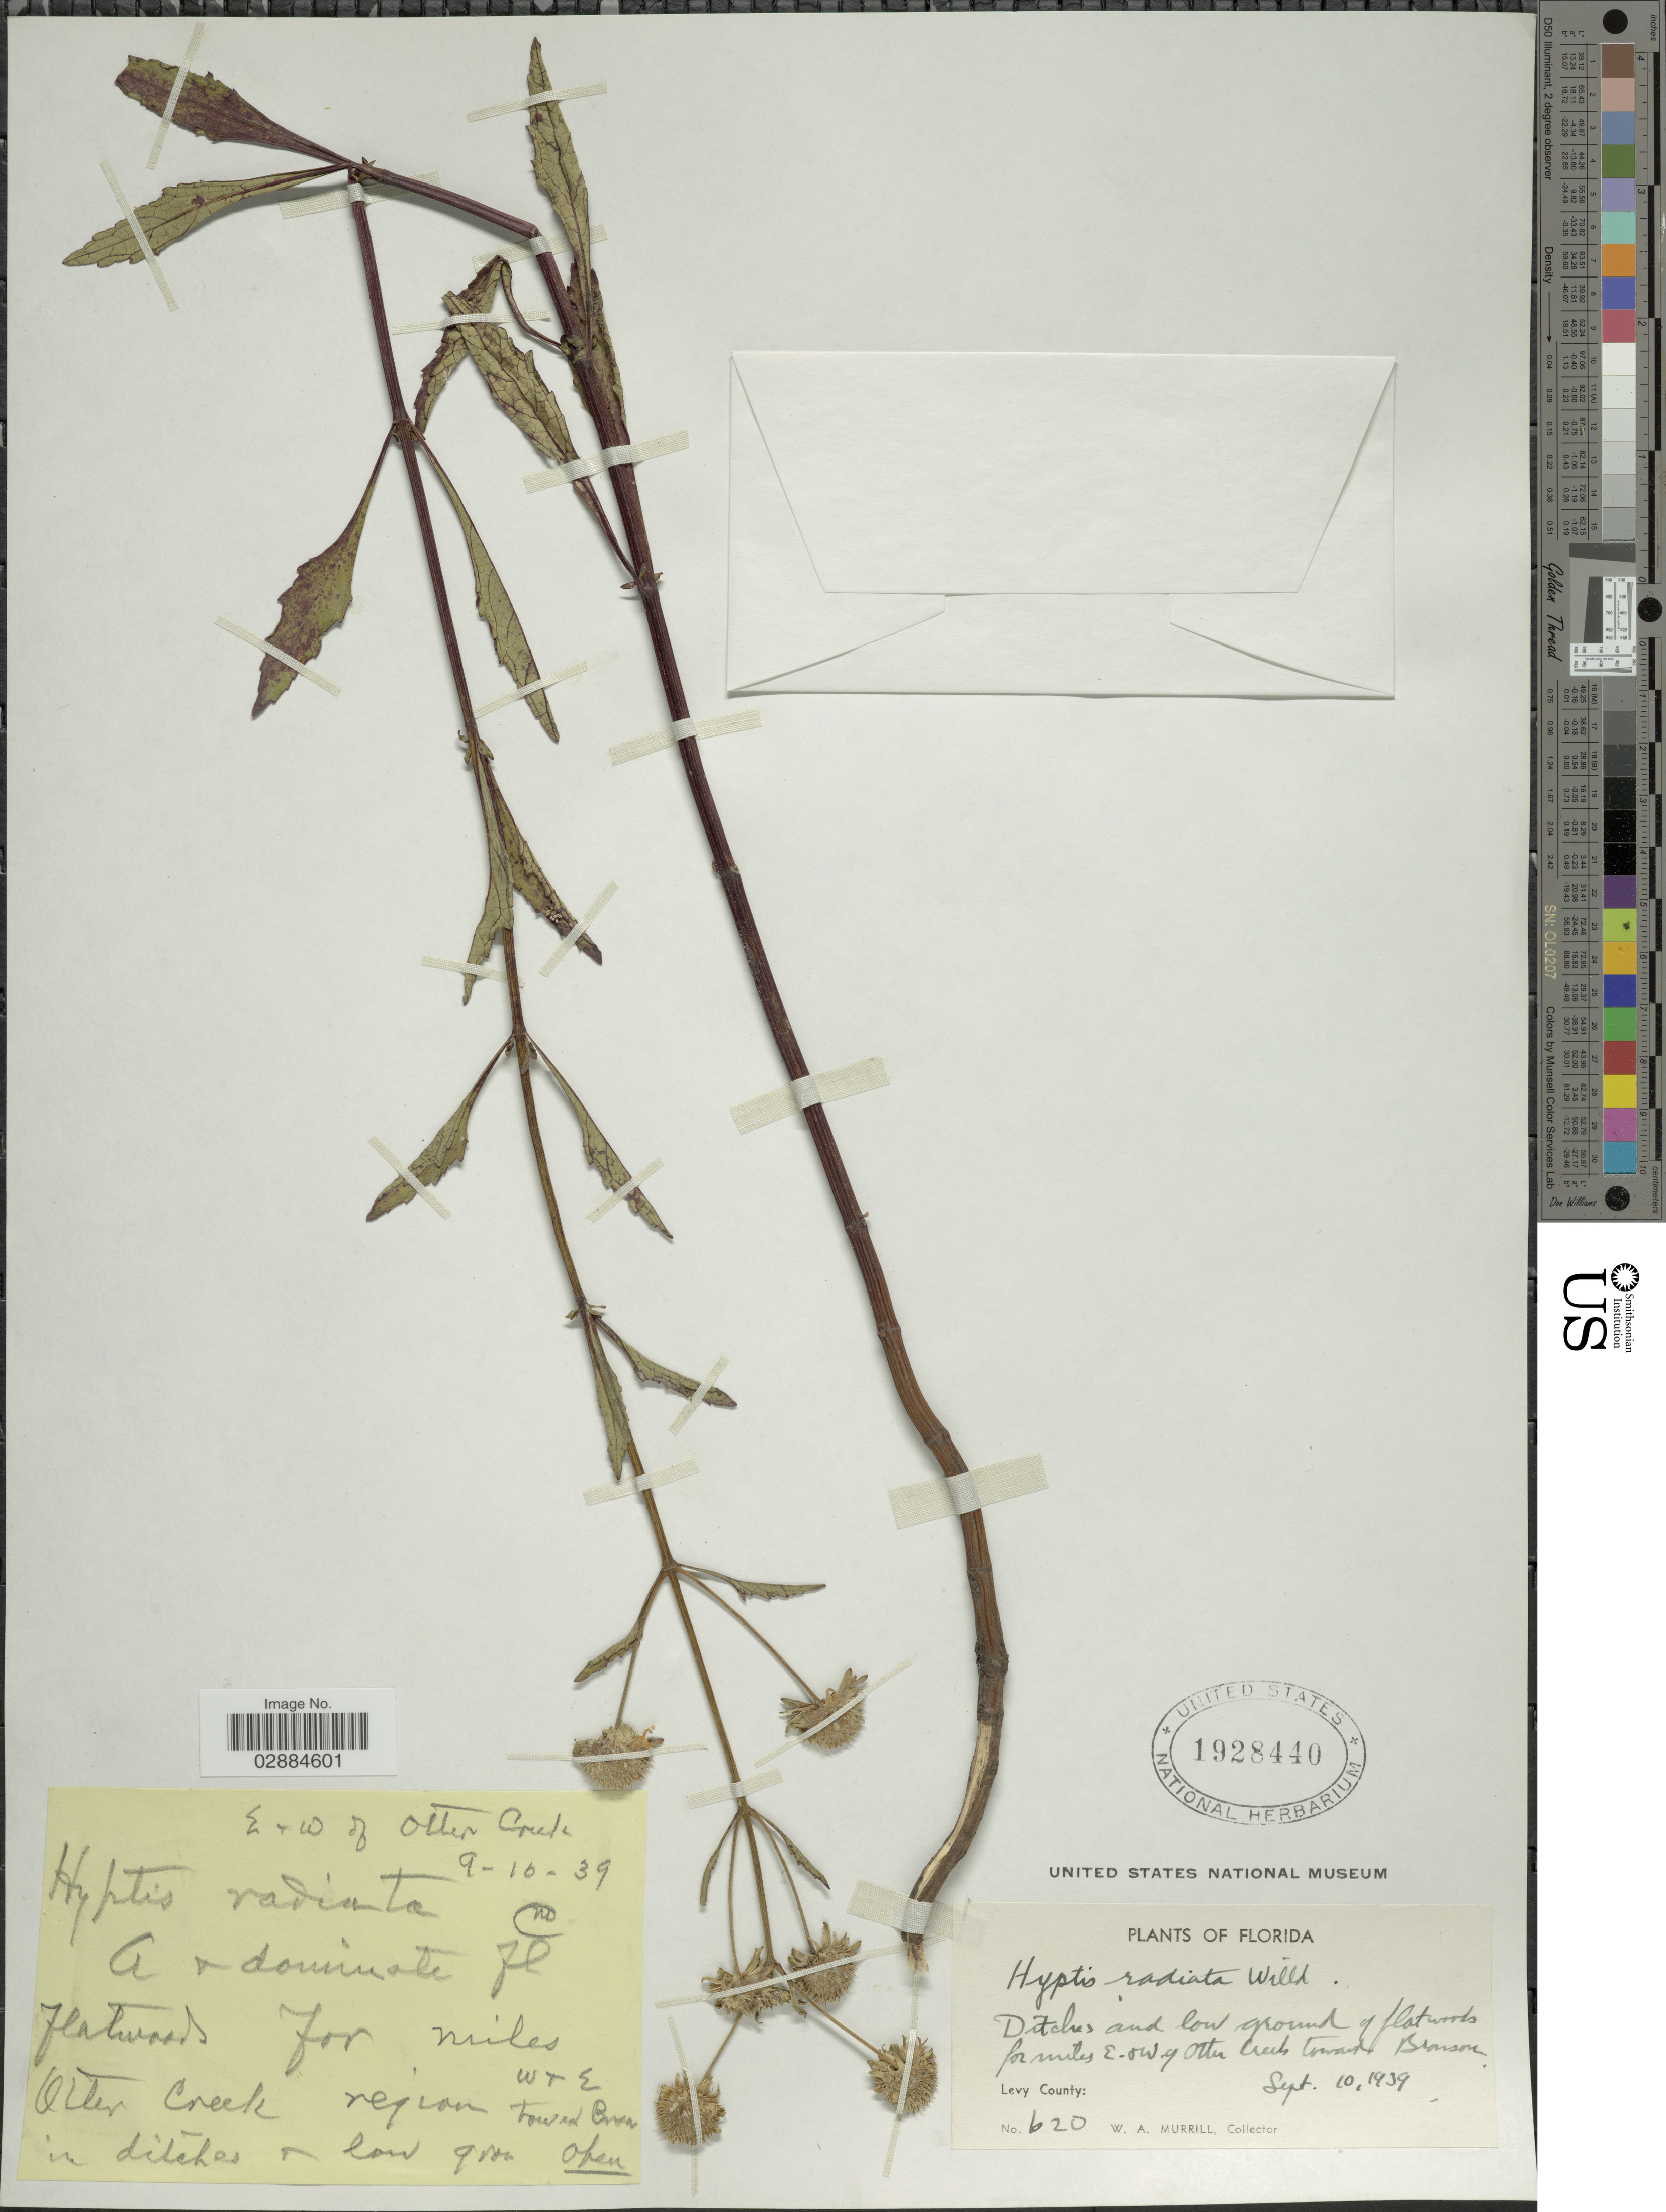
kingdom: Plantae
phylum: Tracheophyta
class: Magnoliopsida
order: Lamiales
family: Lamiaceae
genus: Hyptis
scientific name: Hyptis radiata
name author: Kunth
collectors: W. A. Murrill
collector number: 620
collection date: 1939-09-10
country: United States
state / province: Florida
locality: Levy County, Ditches and low ground of flatwoods for miles E.+W. Otter Creek toward Bronson.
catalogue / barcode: US 1928440